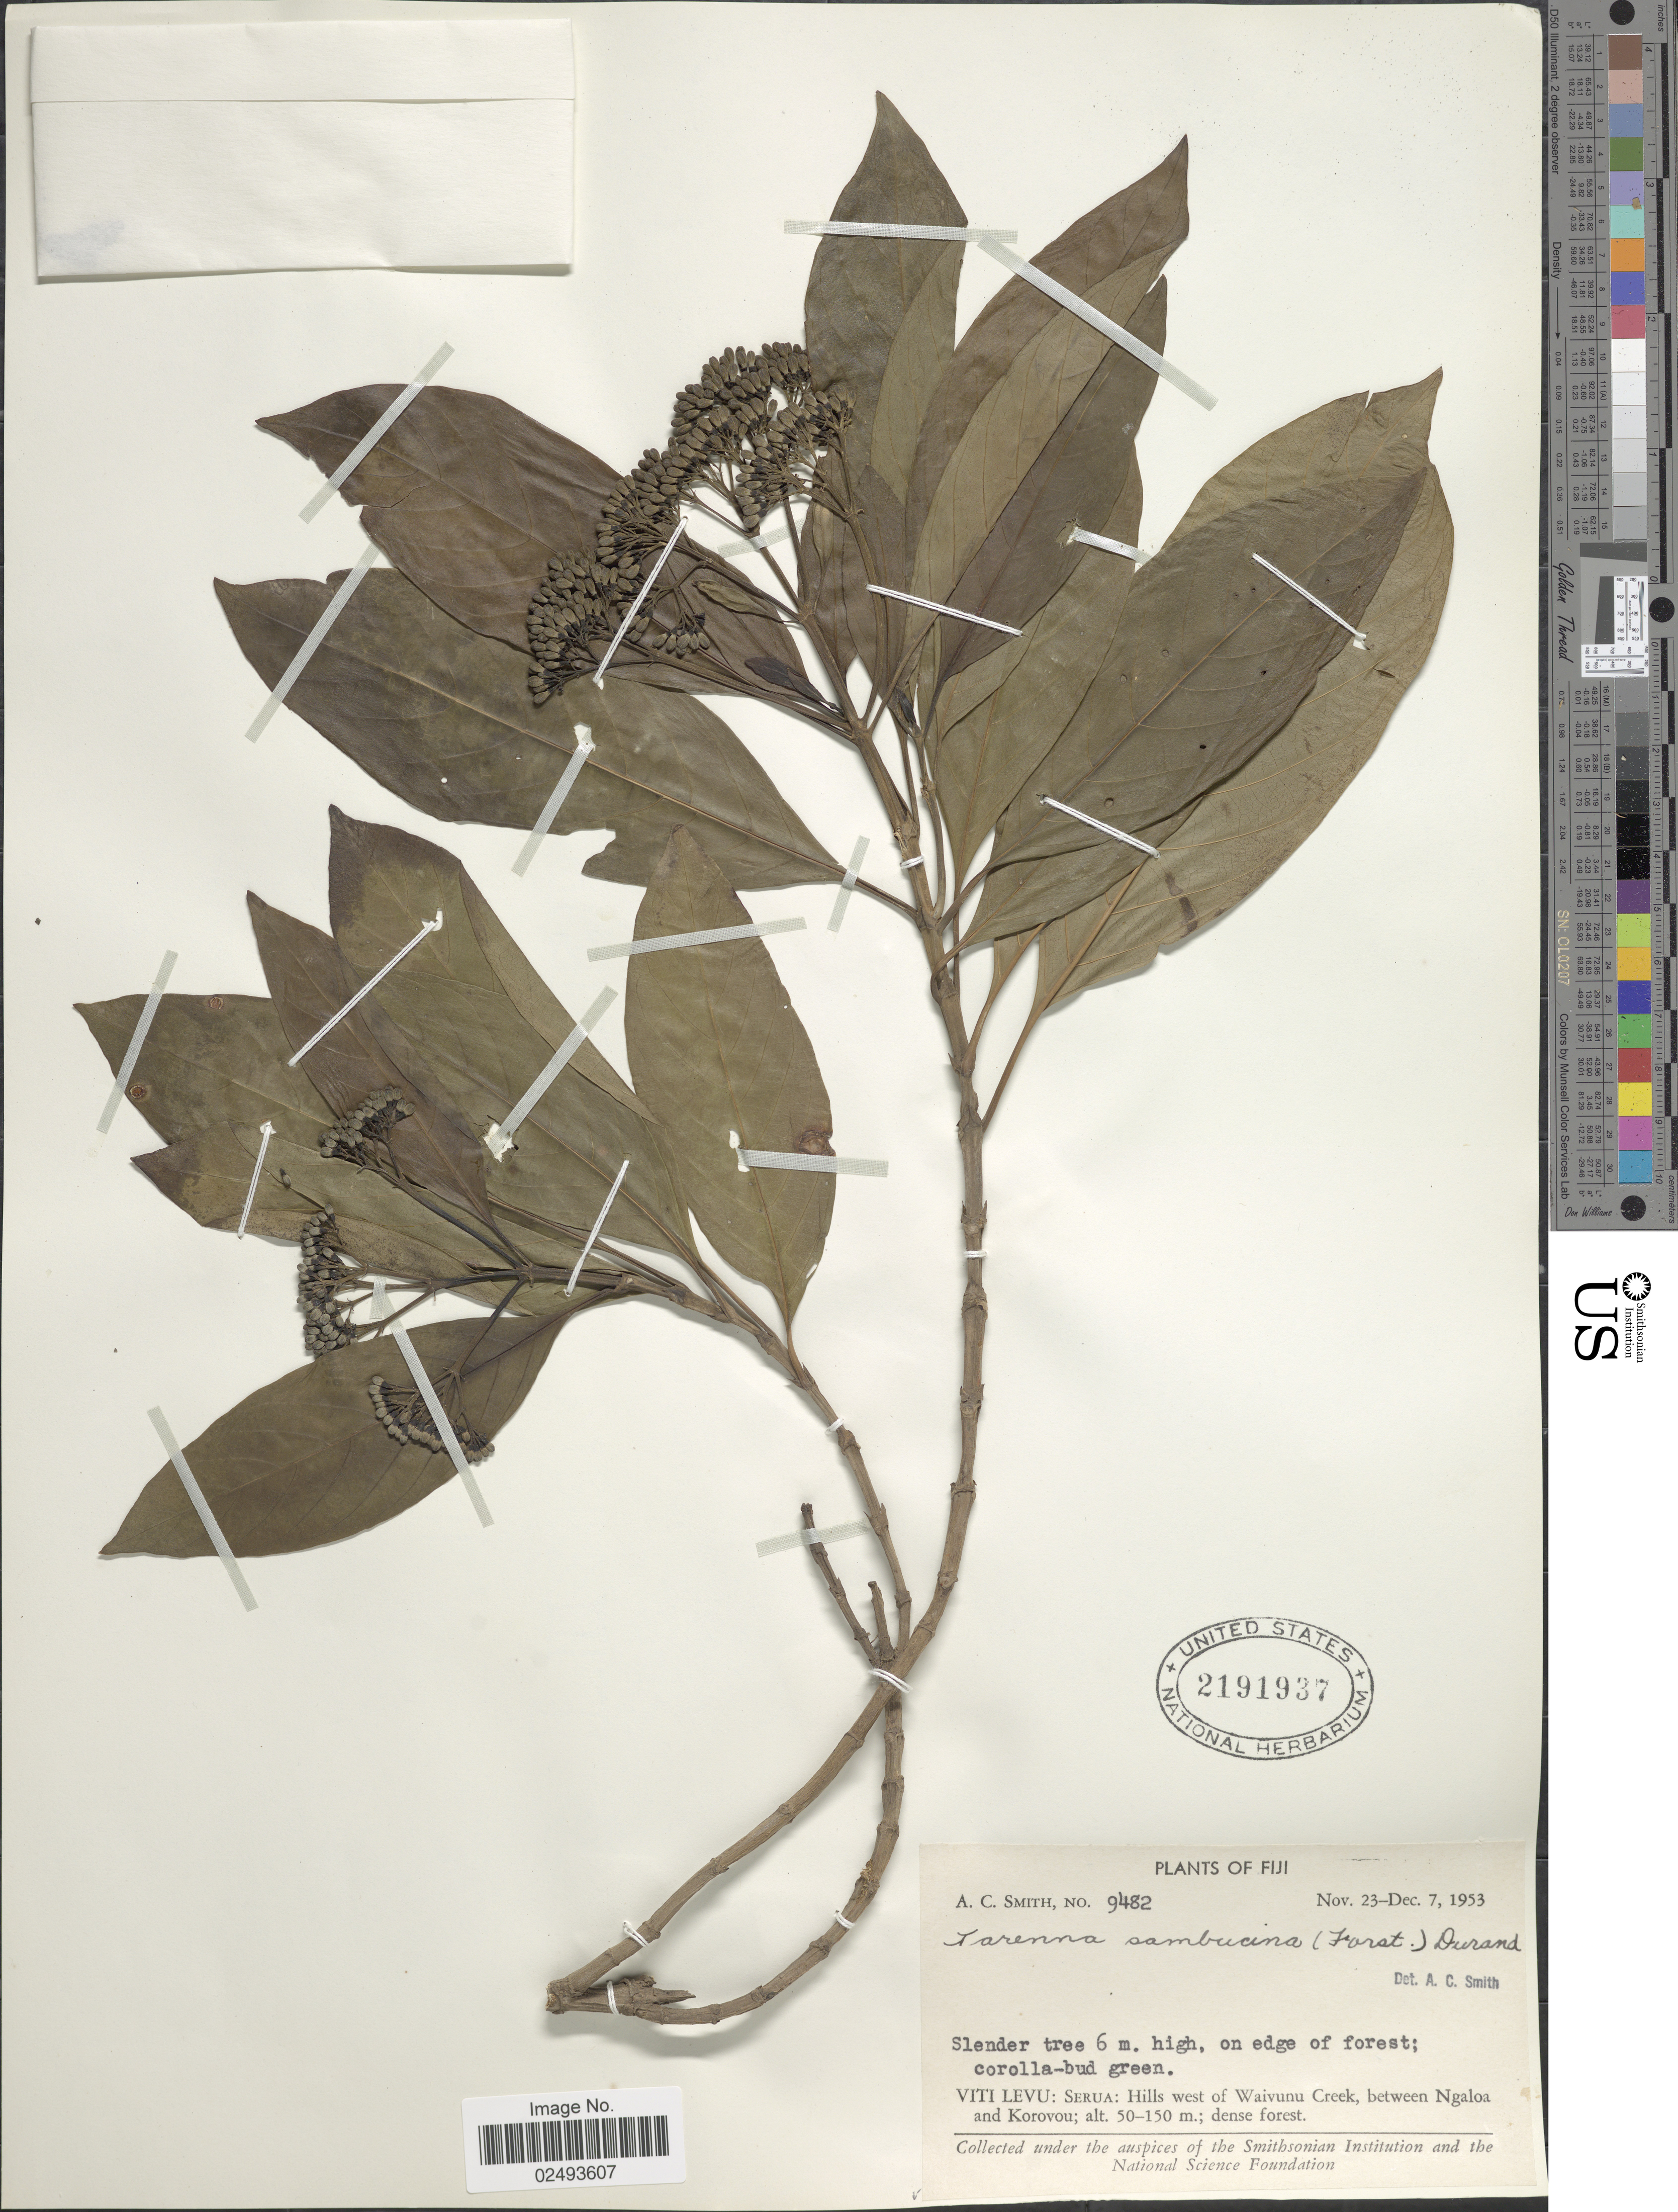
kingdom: Plantae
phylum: Tracheophyta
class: Magnoliopsida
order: Gentianales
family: Rubiaceae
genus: Tarenna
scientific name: Tarenna sambucina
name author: (G. Forst.) Drake ex Durand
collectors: A. C. Smith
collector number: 9482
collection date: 1953-11-23/1953-12-07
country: Fiji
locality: Viti Levu: Serua: Hills west of Waivunu Creek, between Ngaloa and Korovou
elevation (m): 50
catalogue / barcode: US 2191937